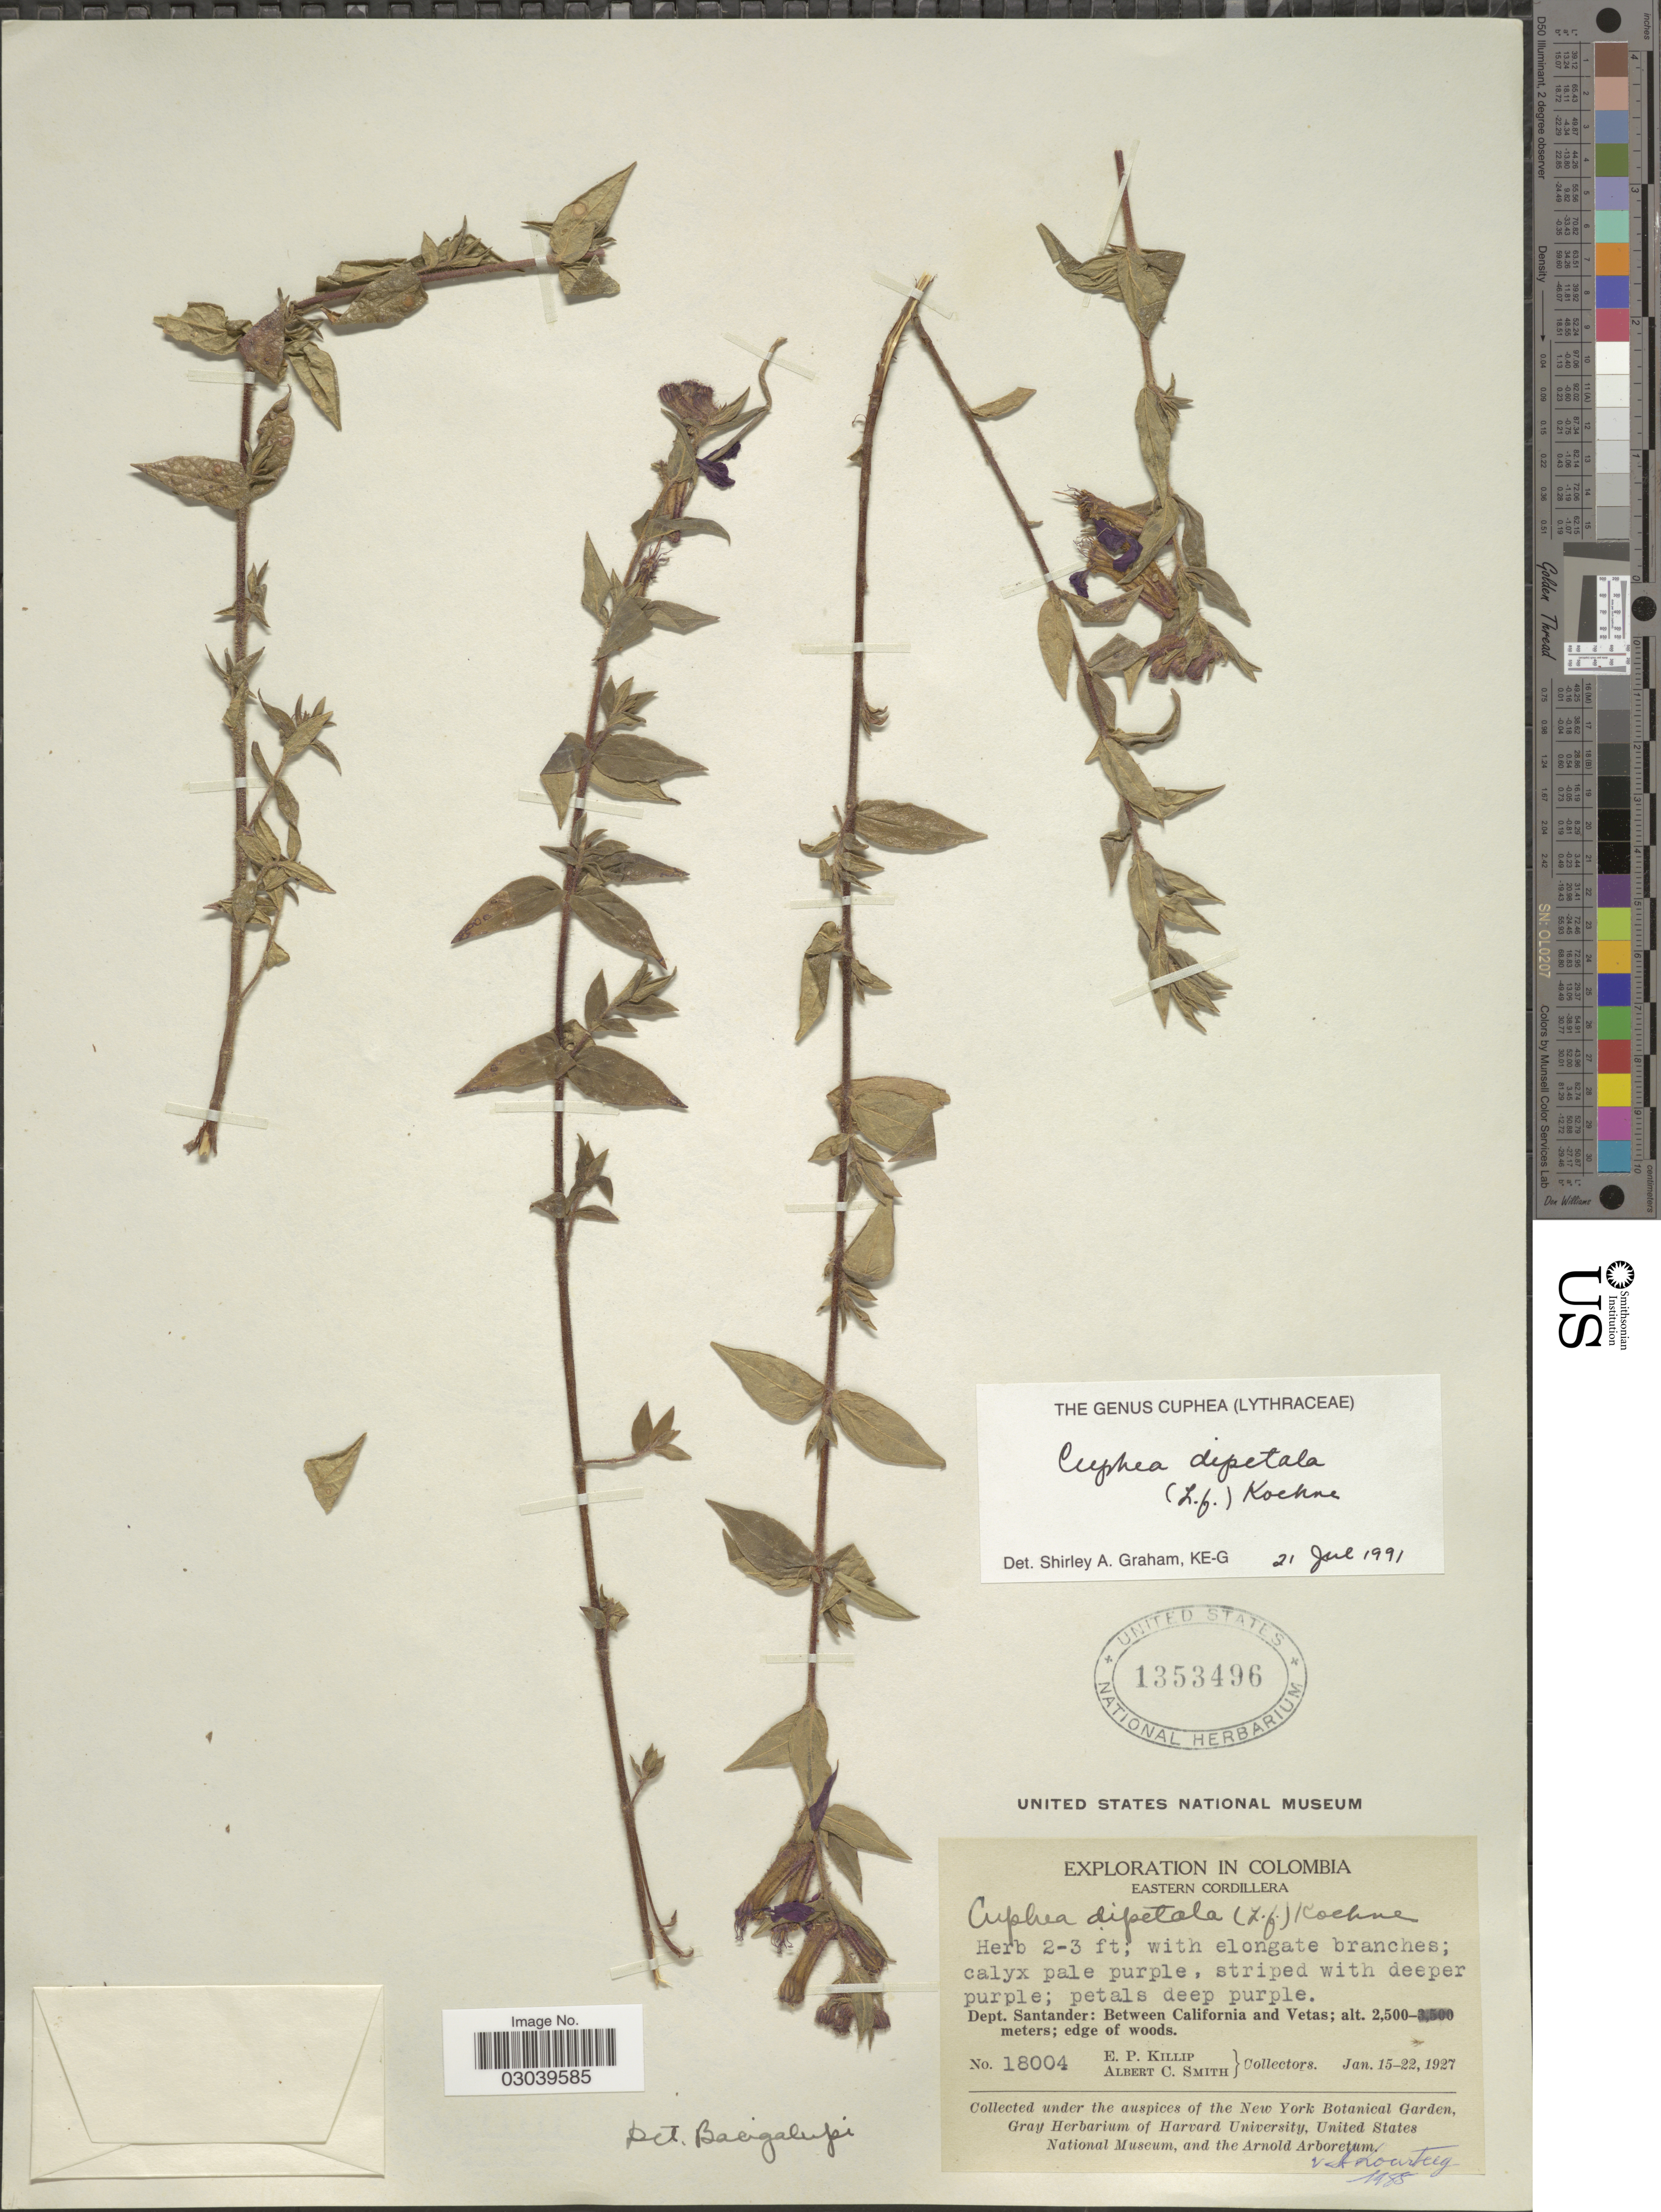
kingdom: Plantae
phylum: Tracheophyta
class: Magnoliopsida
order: Myrtales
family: Lythraceae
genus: Cuphea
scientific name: Cuphea dipetala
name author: (L. f.) Koehne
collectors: E. P. Killip & A. C. Smith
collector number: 18004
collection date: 1927-01-15/1927-01-22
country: Colombia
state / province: Santander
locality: Eastern Cordillera. Dept. Santander: Between California and Vetas.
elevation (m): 2500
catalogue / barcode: US 1353496